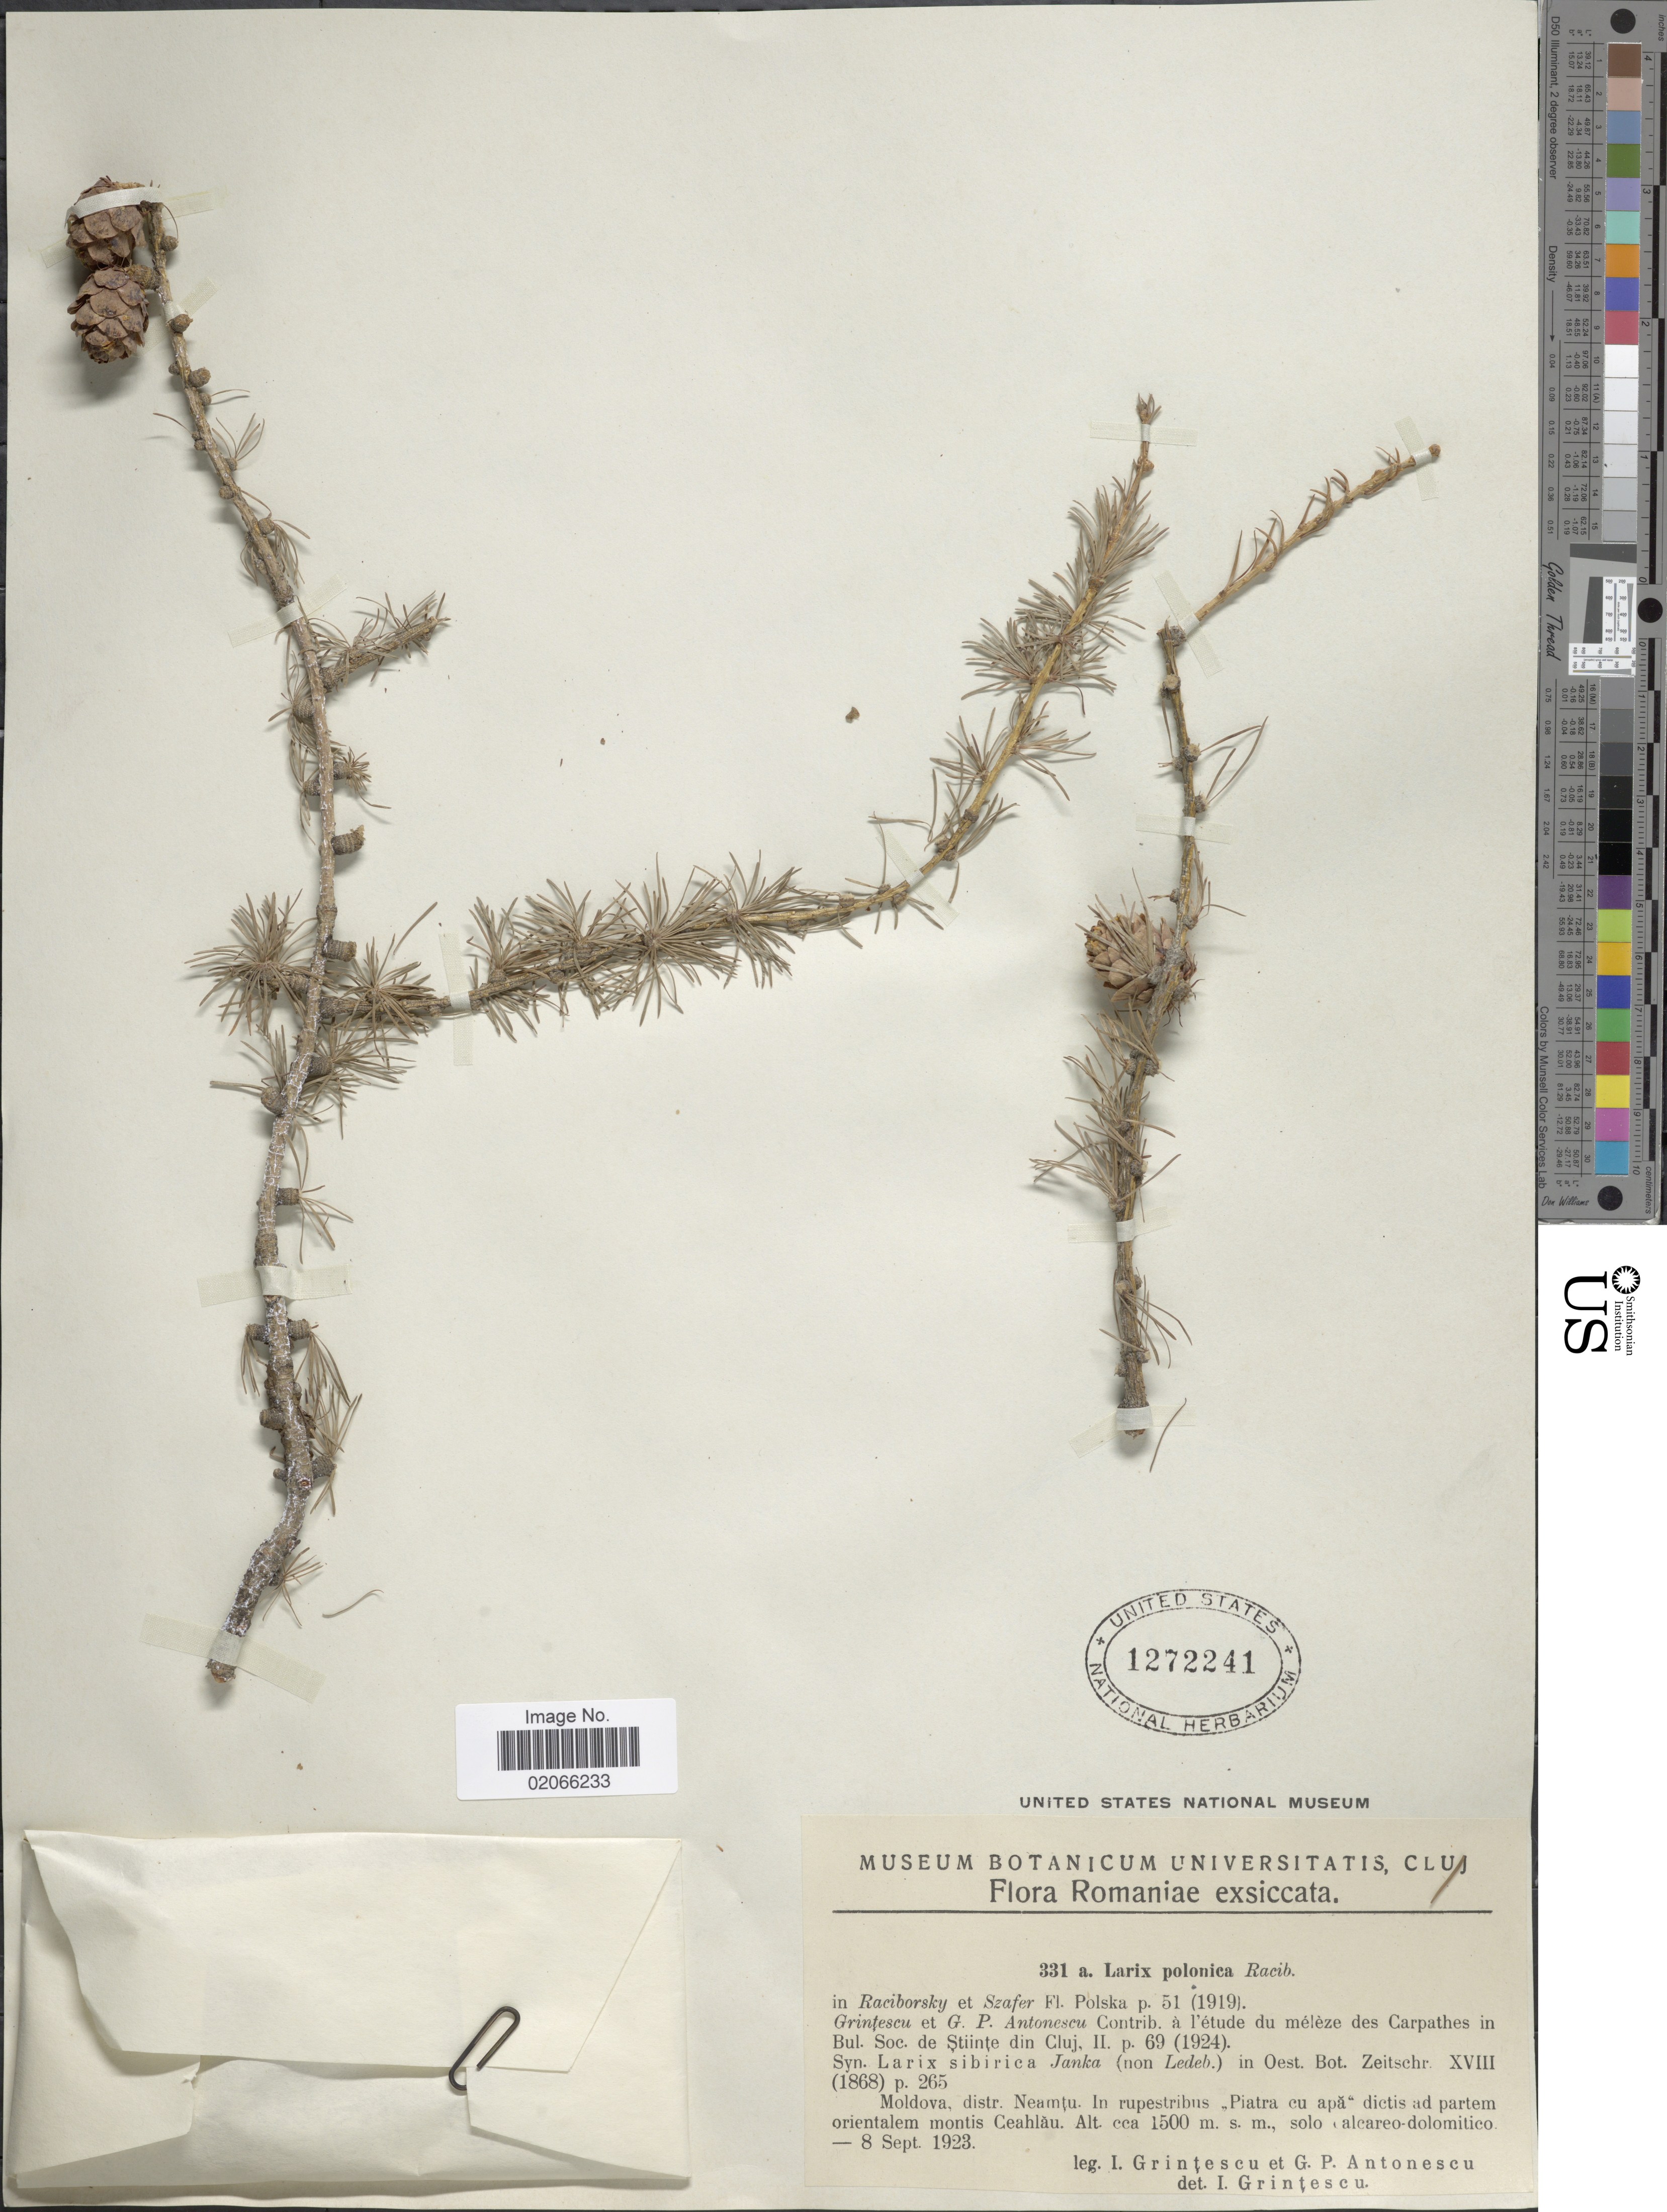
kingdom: Plantae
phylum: Tracheophyta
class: Pinopsida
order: Pinales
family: Pinaceae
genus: Larix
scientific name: Larix polonica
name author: Racib. ex Wóycicki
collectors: I. Grintescu & G. Antonescu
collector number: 331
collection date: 1923-09-08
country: Romania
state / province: Neamt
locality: Moldova, dist. Neamtu, in rupestribus Piatra cu apa dictis ad partem orientalem montis Ceahlau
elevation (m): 1500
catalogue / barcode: US 1272241